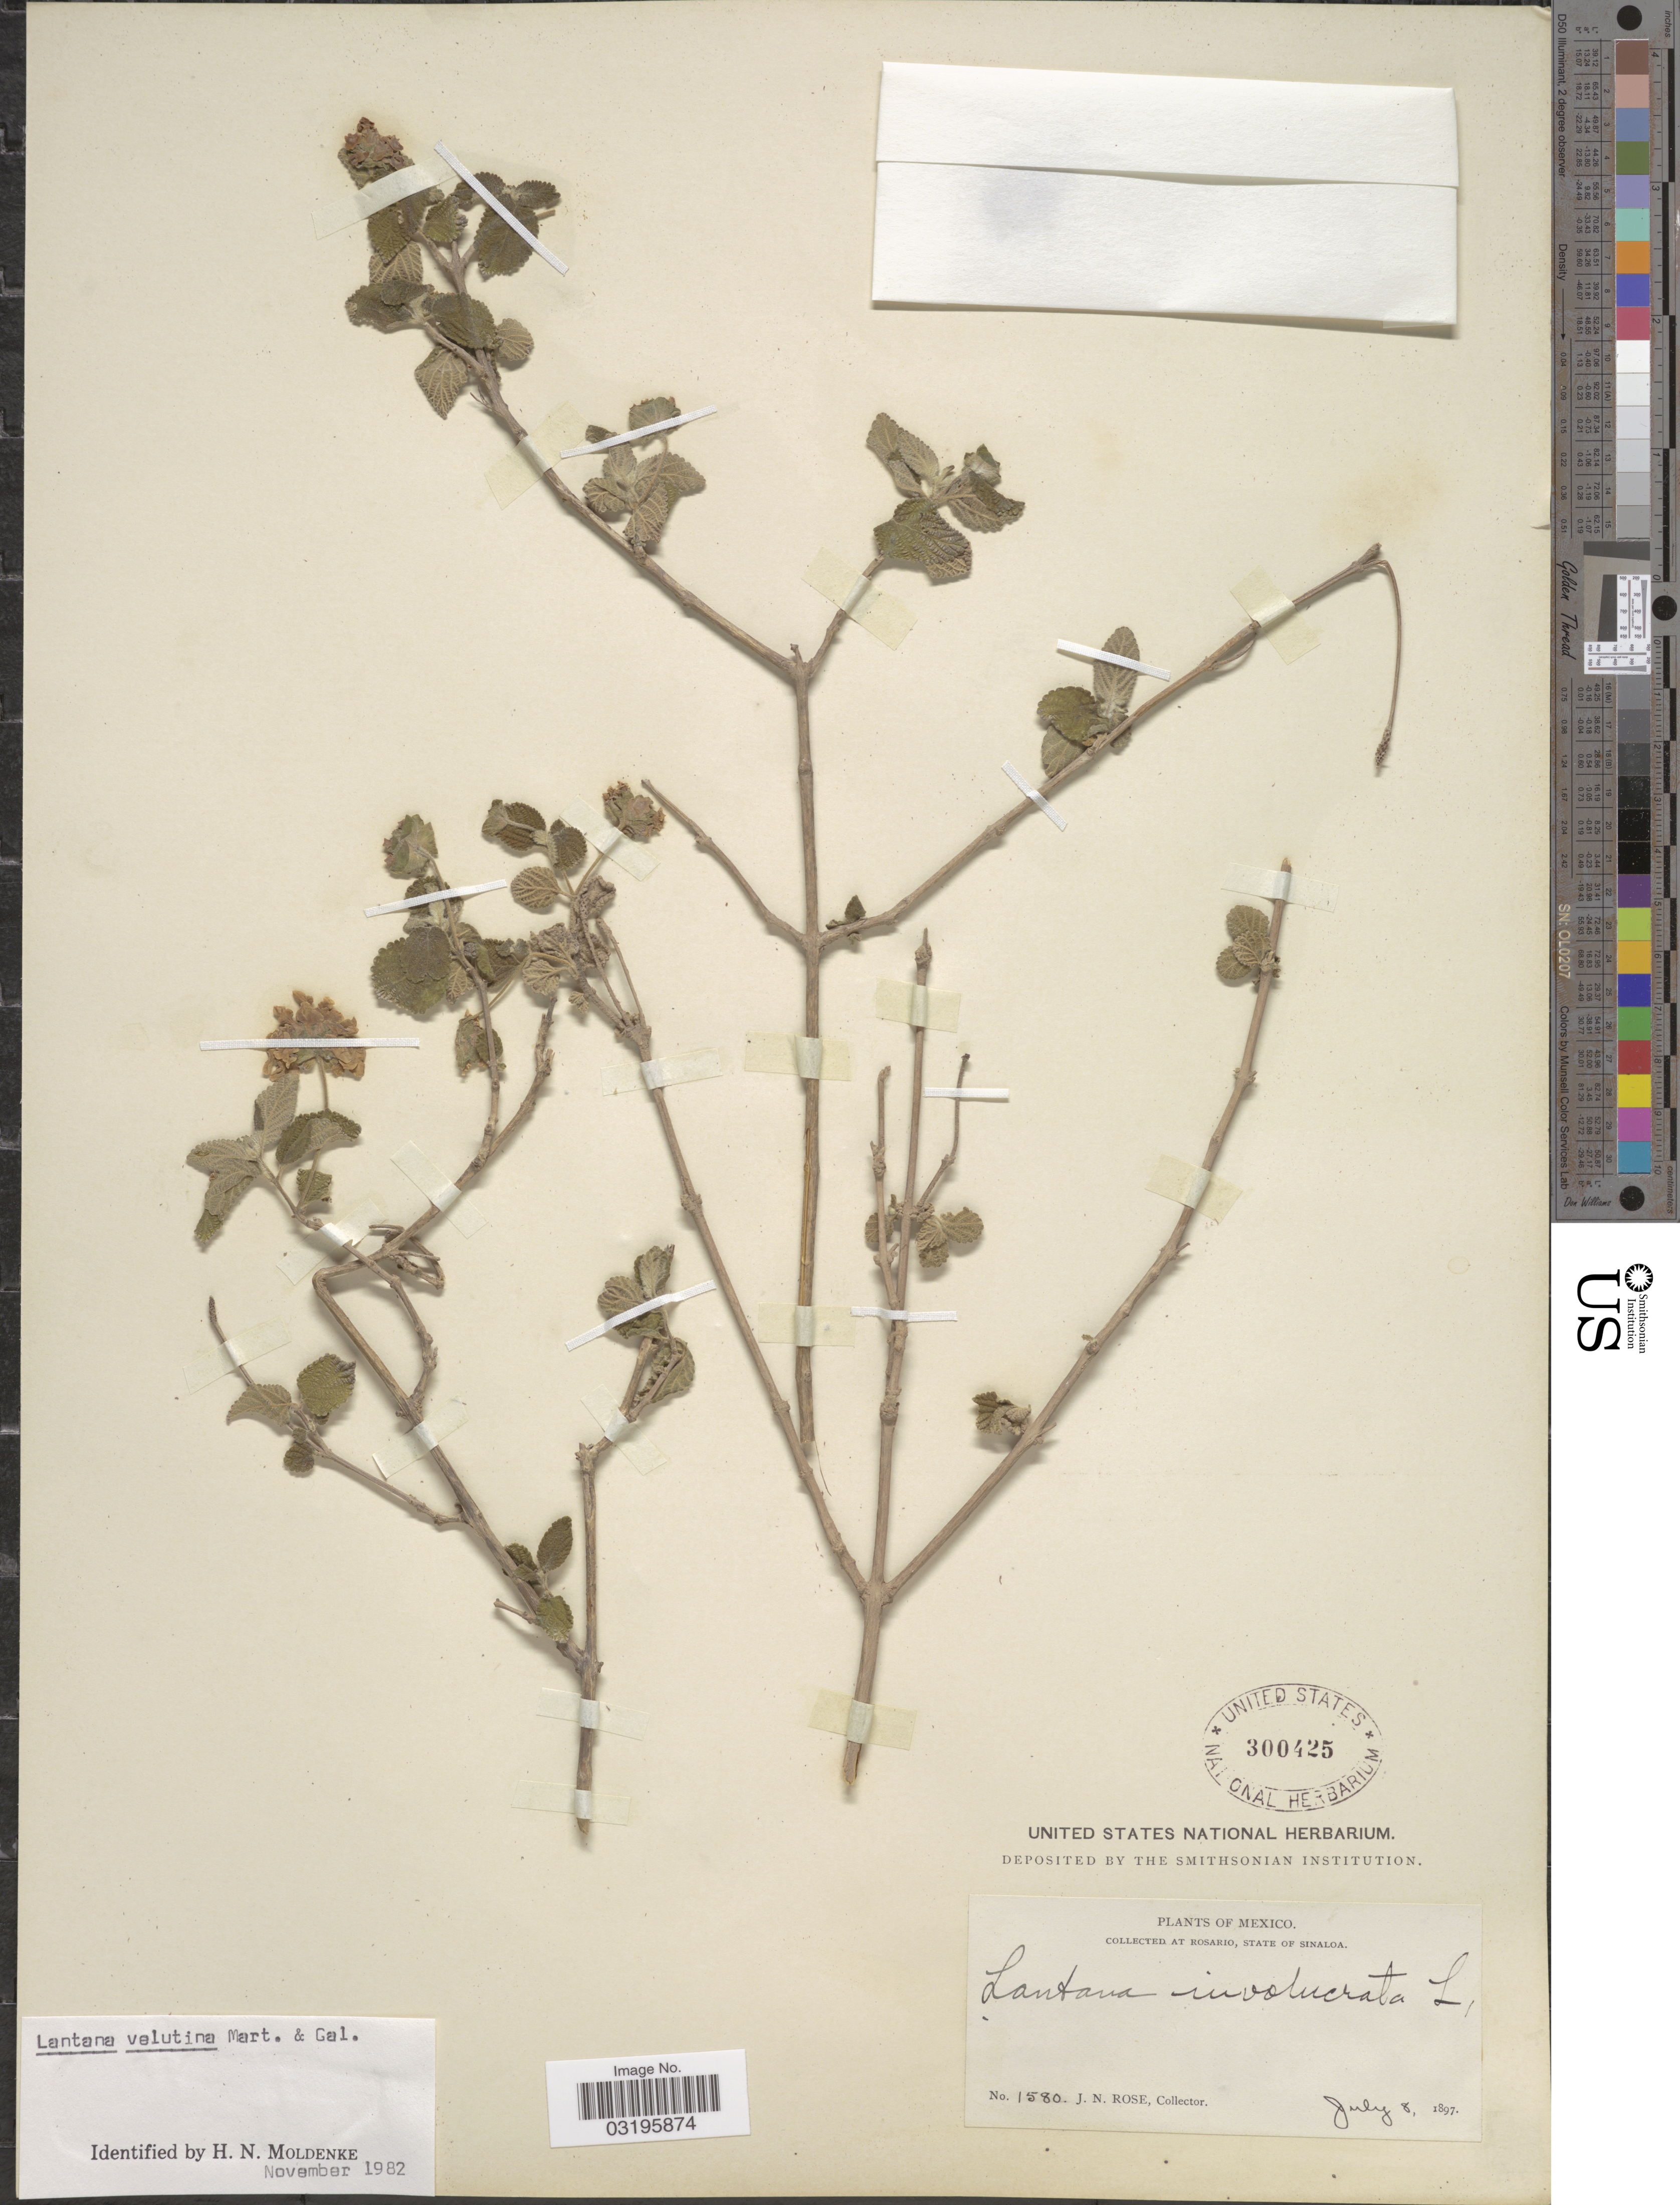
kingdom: Plantae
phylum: Tracheophyta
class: Magnoliopsida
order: Lamiales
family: Verbenaceae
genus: Lantana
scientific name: Lantana velutina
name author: M. Martens & Galeotti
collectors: J. N. Rose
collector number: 1580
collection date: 1897-07-08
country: Mexico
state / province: Sinaloa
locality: At Rosario.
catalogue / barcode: US 300425